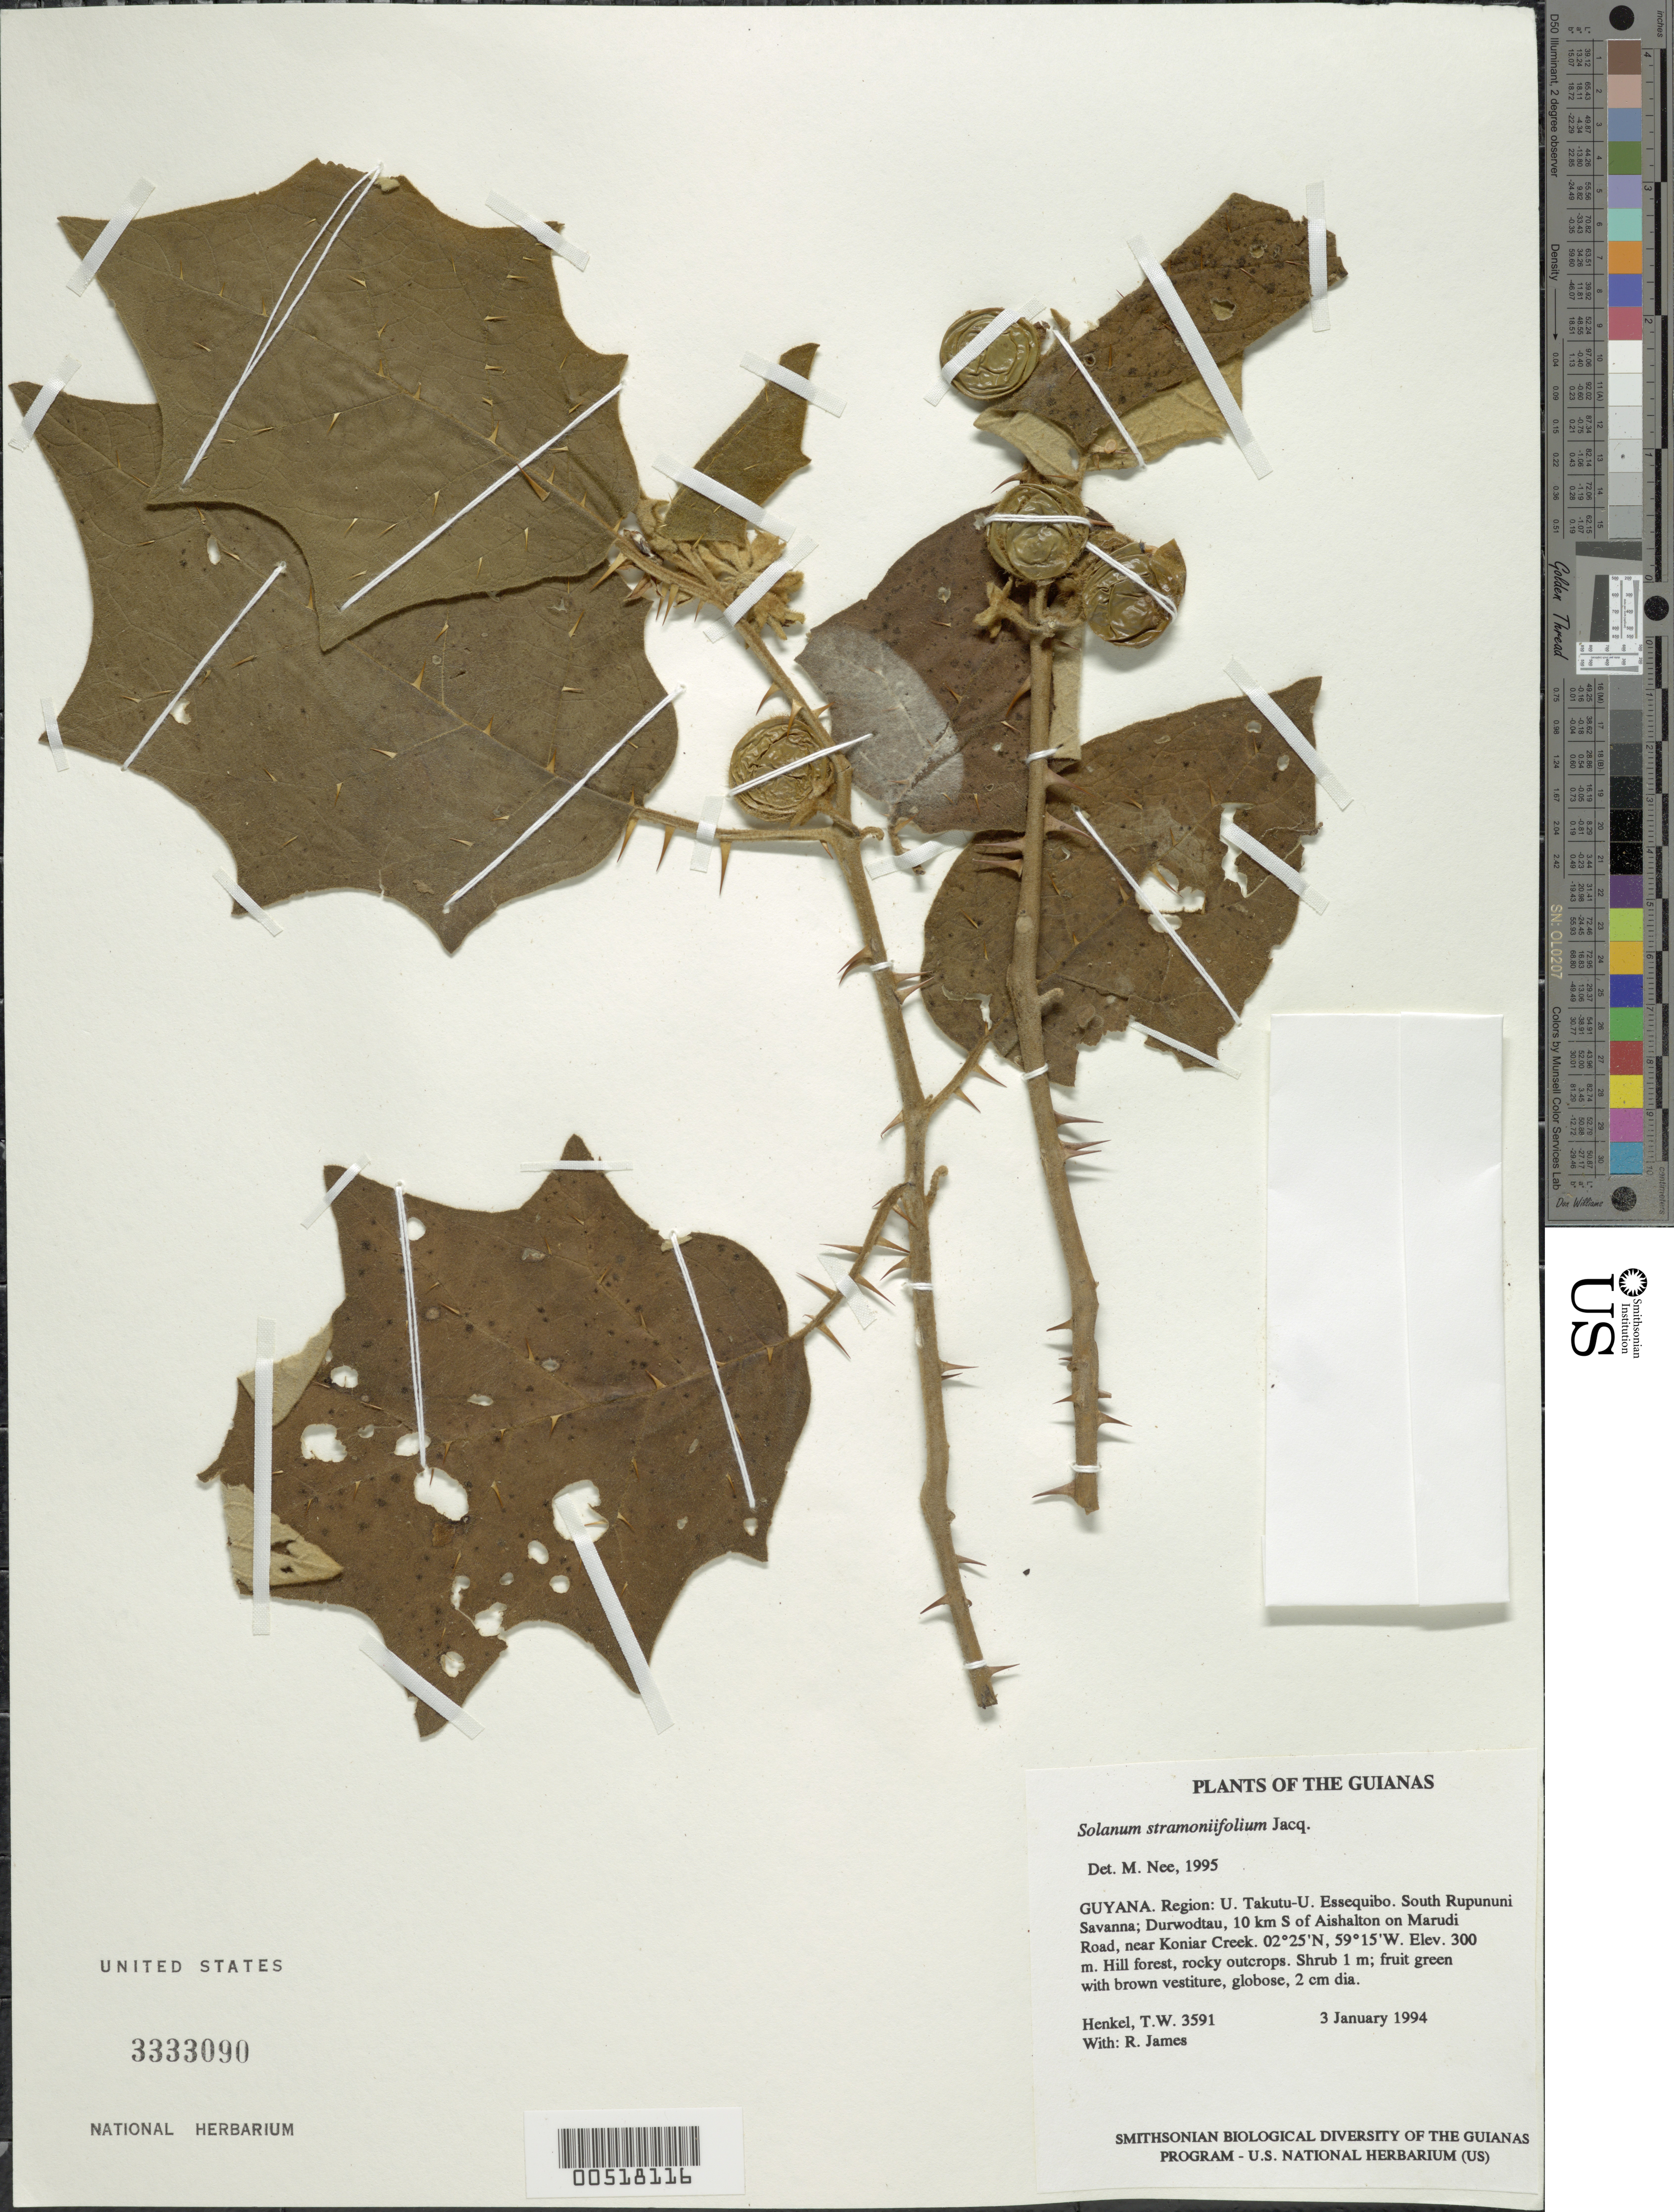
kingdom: Plantae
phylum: Tracheophyta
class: Magnoliopsida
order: Solanales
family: Solanaceae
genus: Solanum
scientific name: Solanum stramoniifolium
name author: Jacq.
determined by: Nee, Michael H.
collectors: T. Henkel & R. James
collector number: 3591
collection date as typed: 1 Jan 1994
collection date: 1994-01-01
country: Guyana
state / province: U. Takutu-U. Essequibo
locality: South Rupununi Savanna; Durwodtau, 10 km S of Aishalton on Marudi Road, near Koniar Creek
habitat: Hill forest, rocky outcrops.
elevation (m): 300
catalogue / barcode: US 3333090